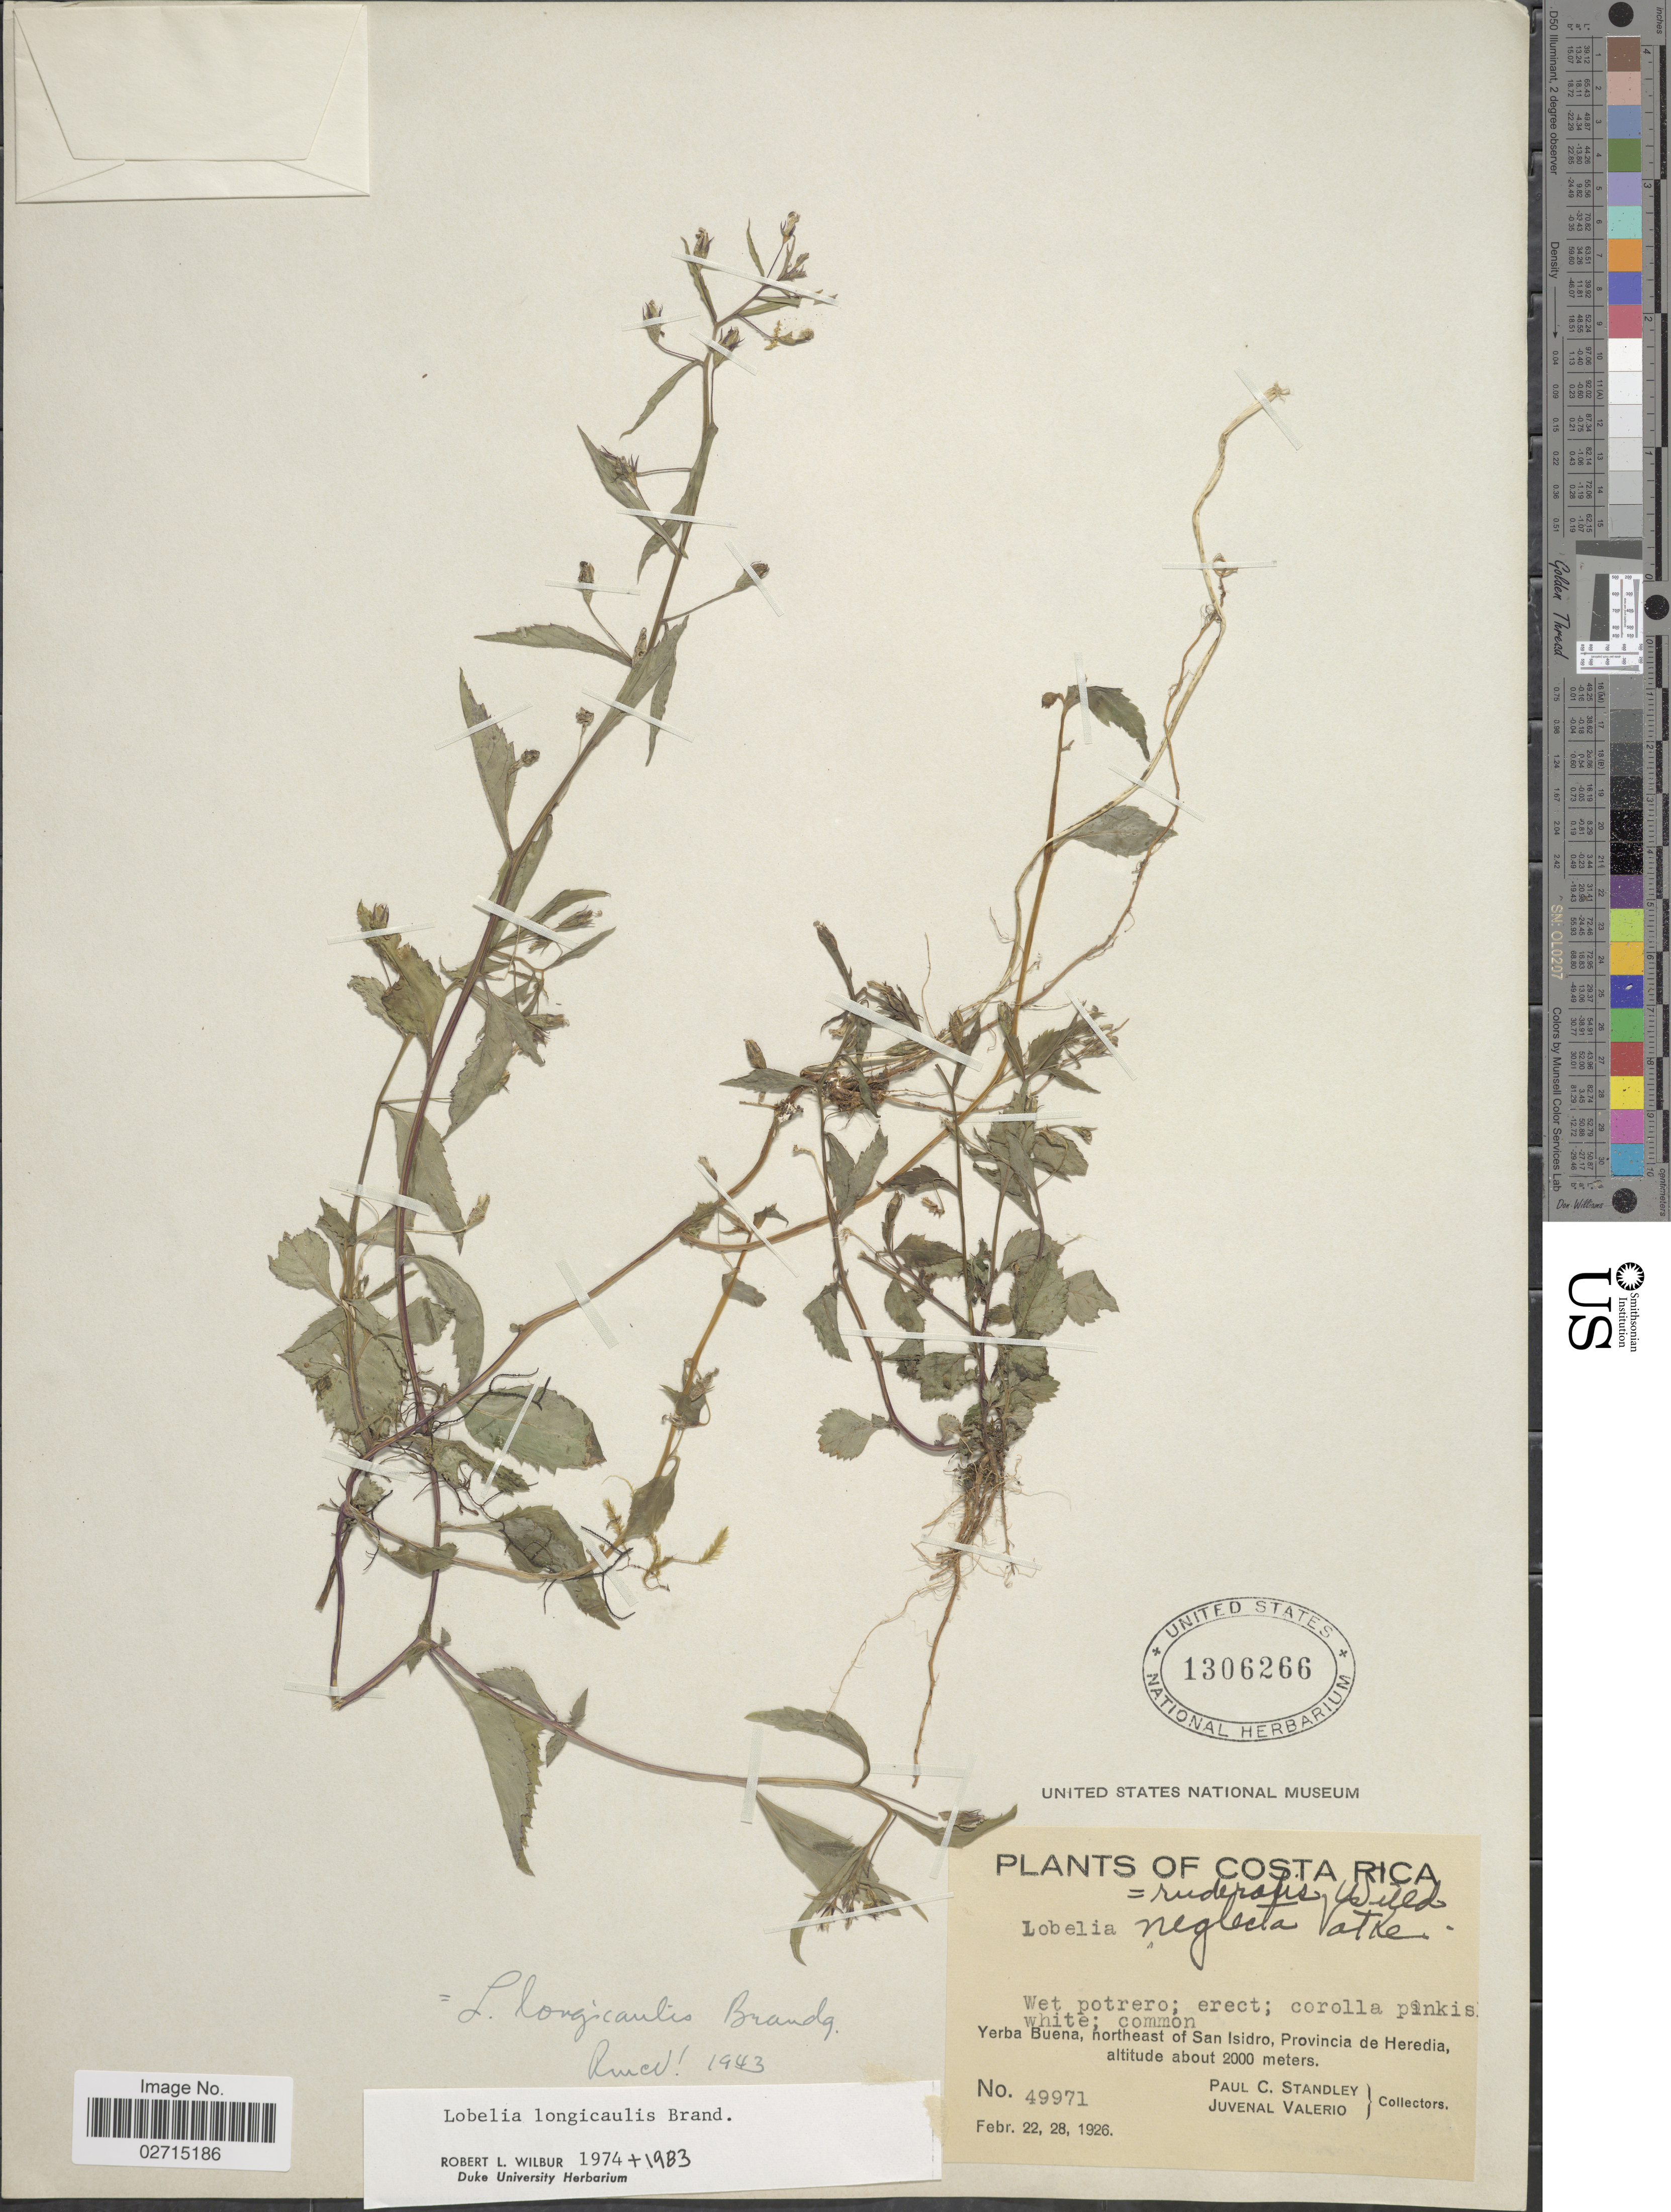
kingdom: Plantae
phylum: Tracheophyta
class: Magnoliopsida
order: Asterales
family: Campanulaceae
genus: Lobelia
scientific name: Lobelia longicaulis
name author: Brandegee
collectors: P. C. Standley & J. Valerio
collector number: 49971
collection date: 1926-02-22/1926-02-28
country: Costa Rica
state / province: Heredia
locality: Yerba Buena, northeast of San Isidro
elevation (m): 2000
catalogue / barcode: US 1306266